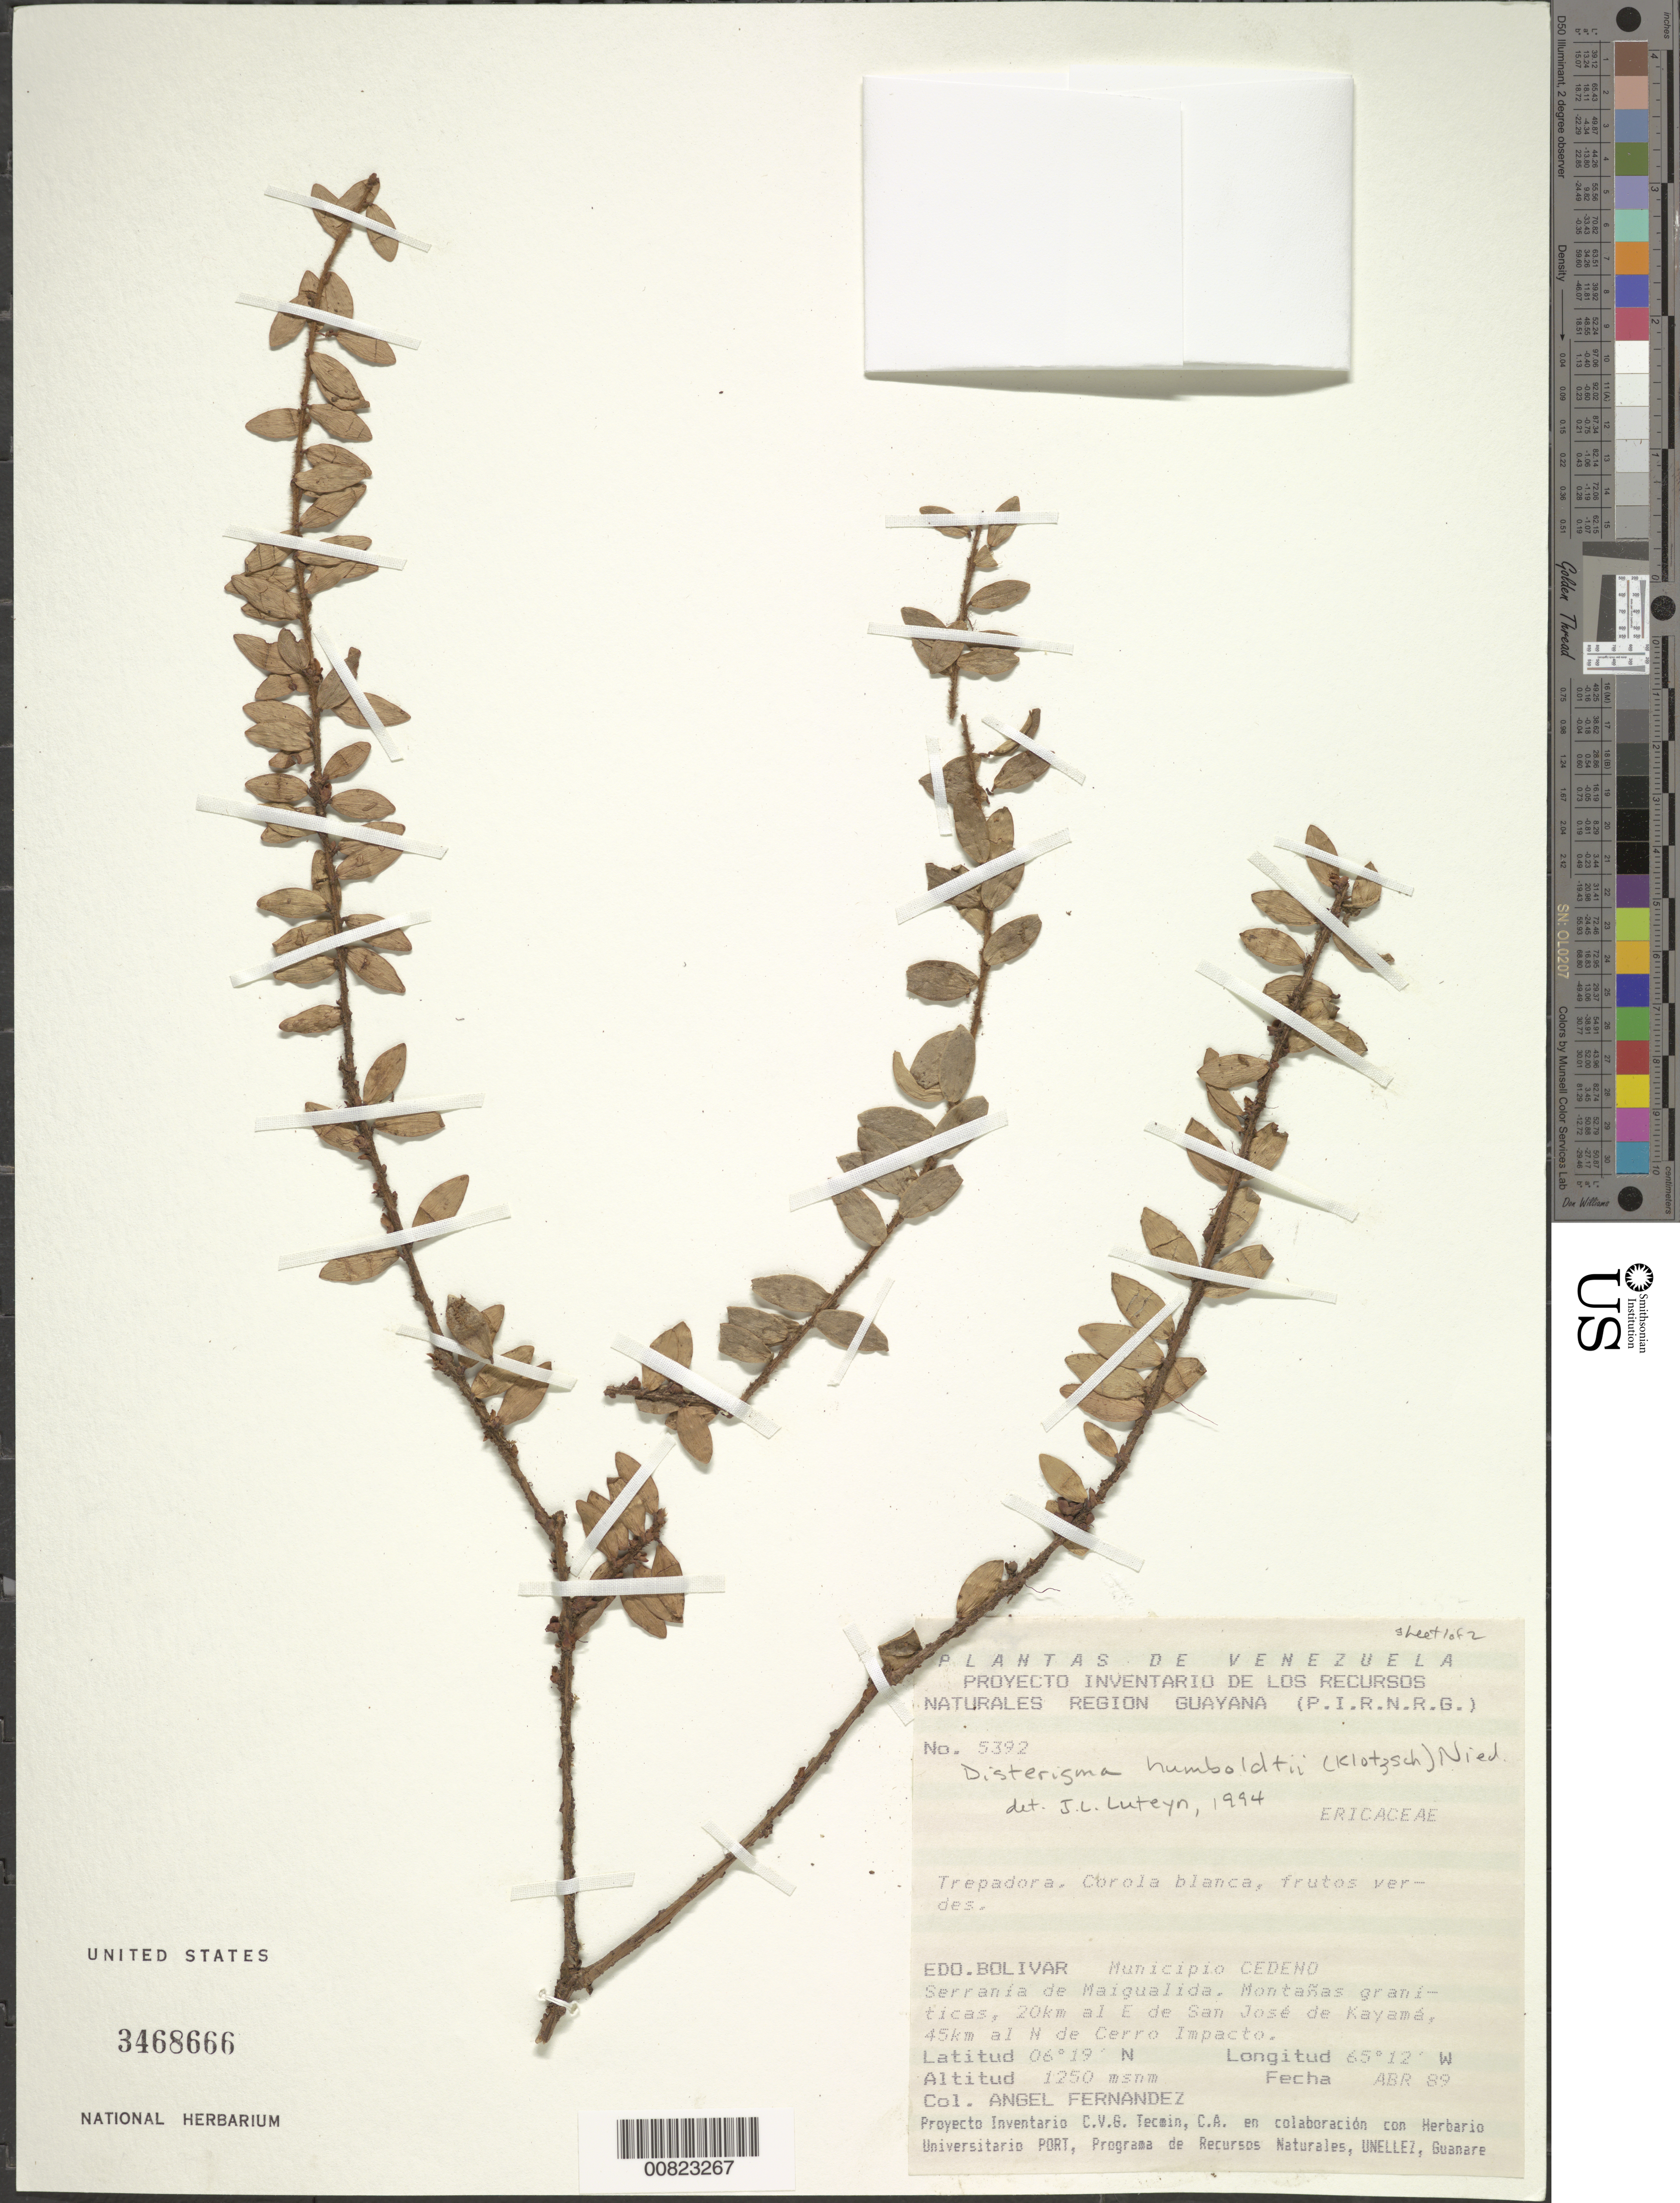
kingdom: Plantae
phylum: Tracheophyta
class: Magnoliopsida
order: Ericales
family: Ericaceae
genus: Disterigma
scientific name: Disterigma humboldtii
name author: (Klotzsch) Nied.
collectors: Á. Fernández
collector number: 5392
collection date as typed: Transcribed d/m/y: /4/89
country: Venezuela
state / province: Bolivar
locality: Edo. Bolivar. Municipio Cedeno. Serranía de Maigualida. Montañas graniticas, 20km al E de San José de Kayamá, 45km al N de Cerro Impacto.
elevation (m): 1250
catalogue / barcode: US 3468666